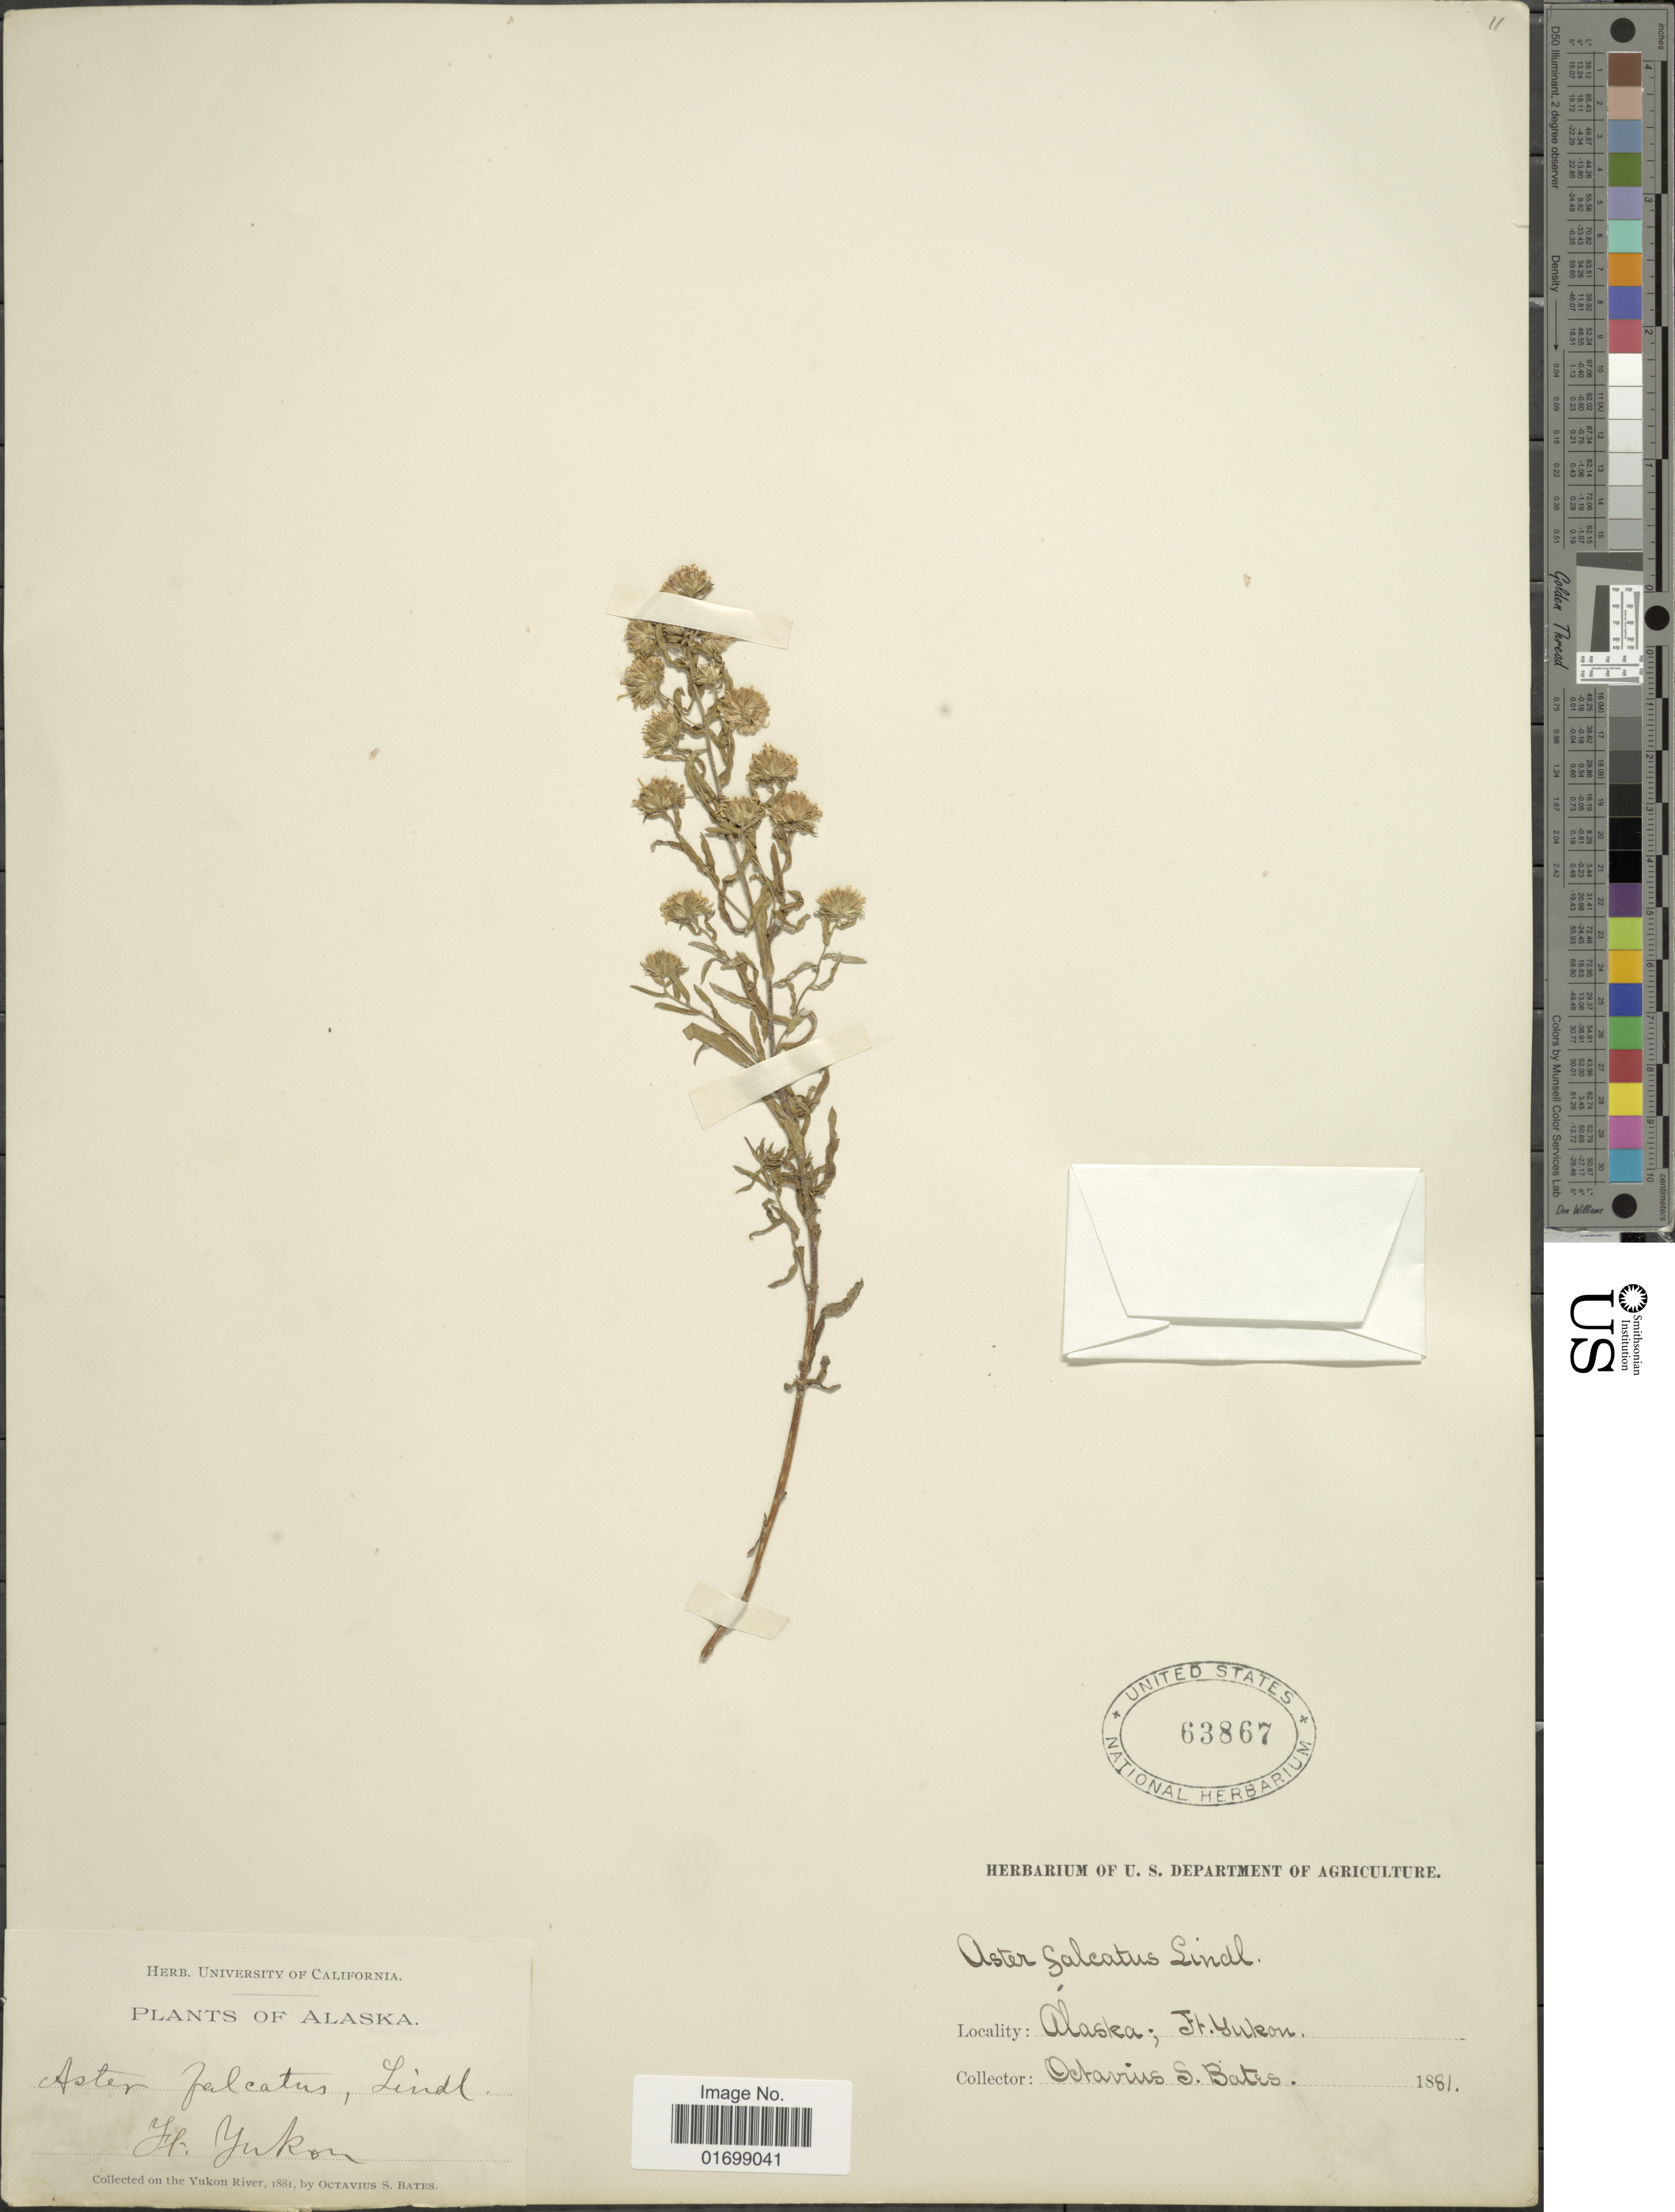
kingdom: Plantae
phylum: Tracheophyta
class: Magnoliopsida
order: Asterales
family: Asteraceae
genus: Symphyotrichum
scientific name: Symphyotrichum falcatum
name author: (Lindl. ex Lindl.) G.L. Nesom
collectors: O. Bates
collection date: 1881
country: United States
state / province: Alaska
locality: Ft. Yukon.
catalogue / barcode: US 63867